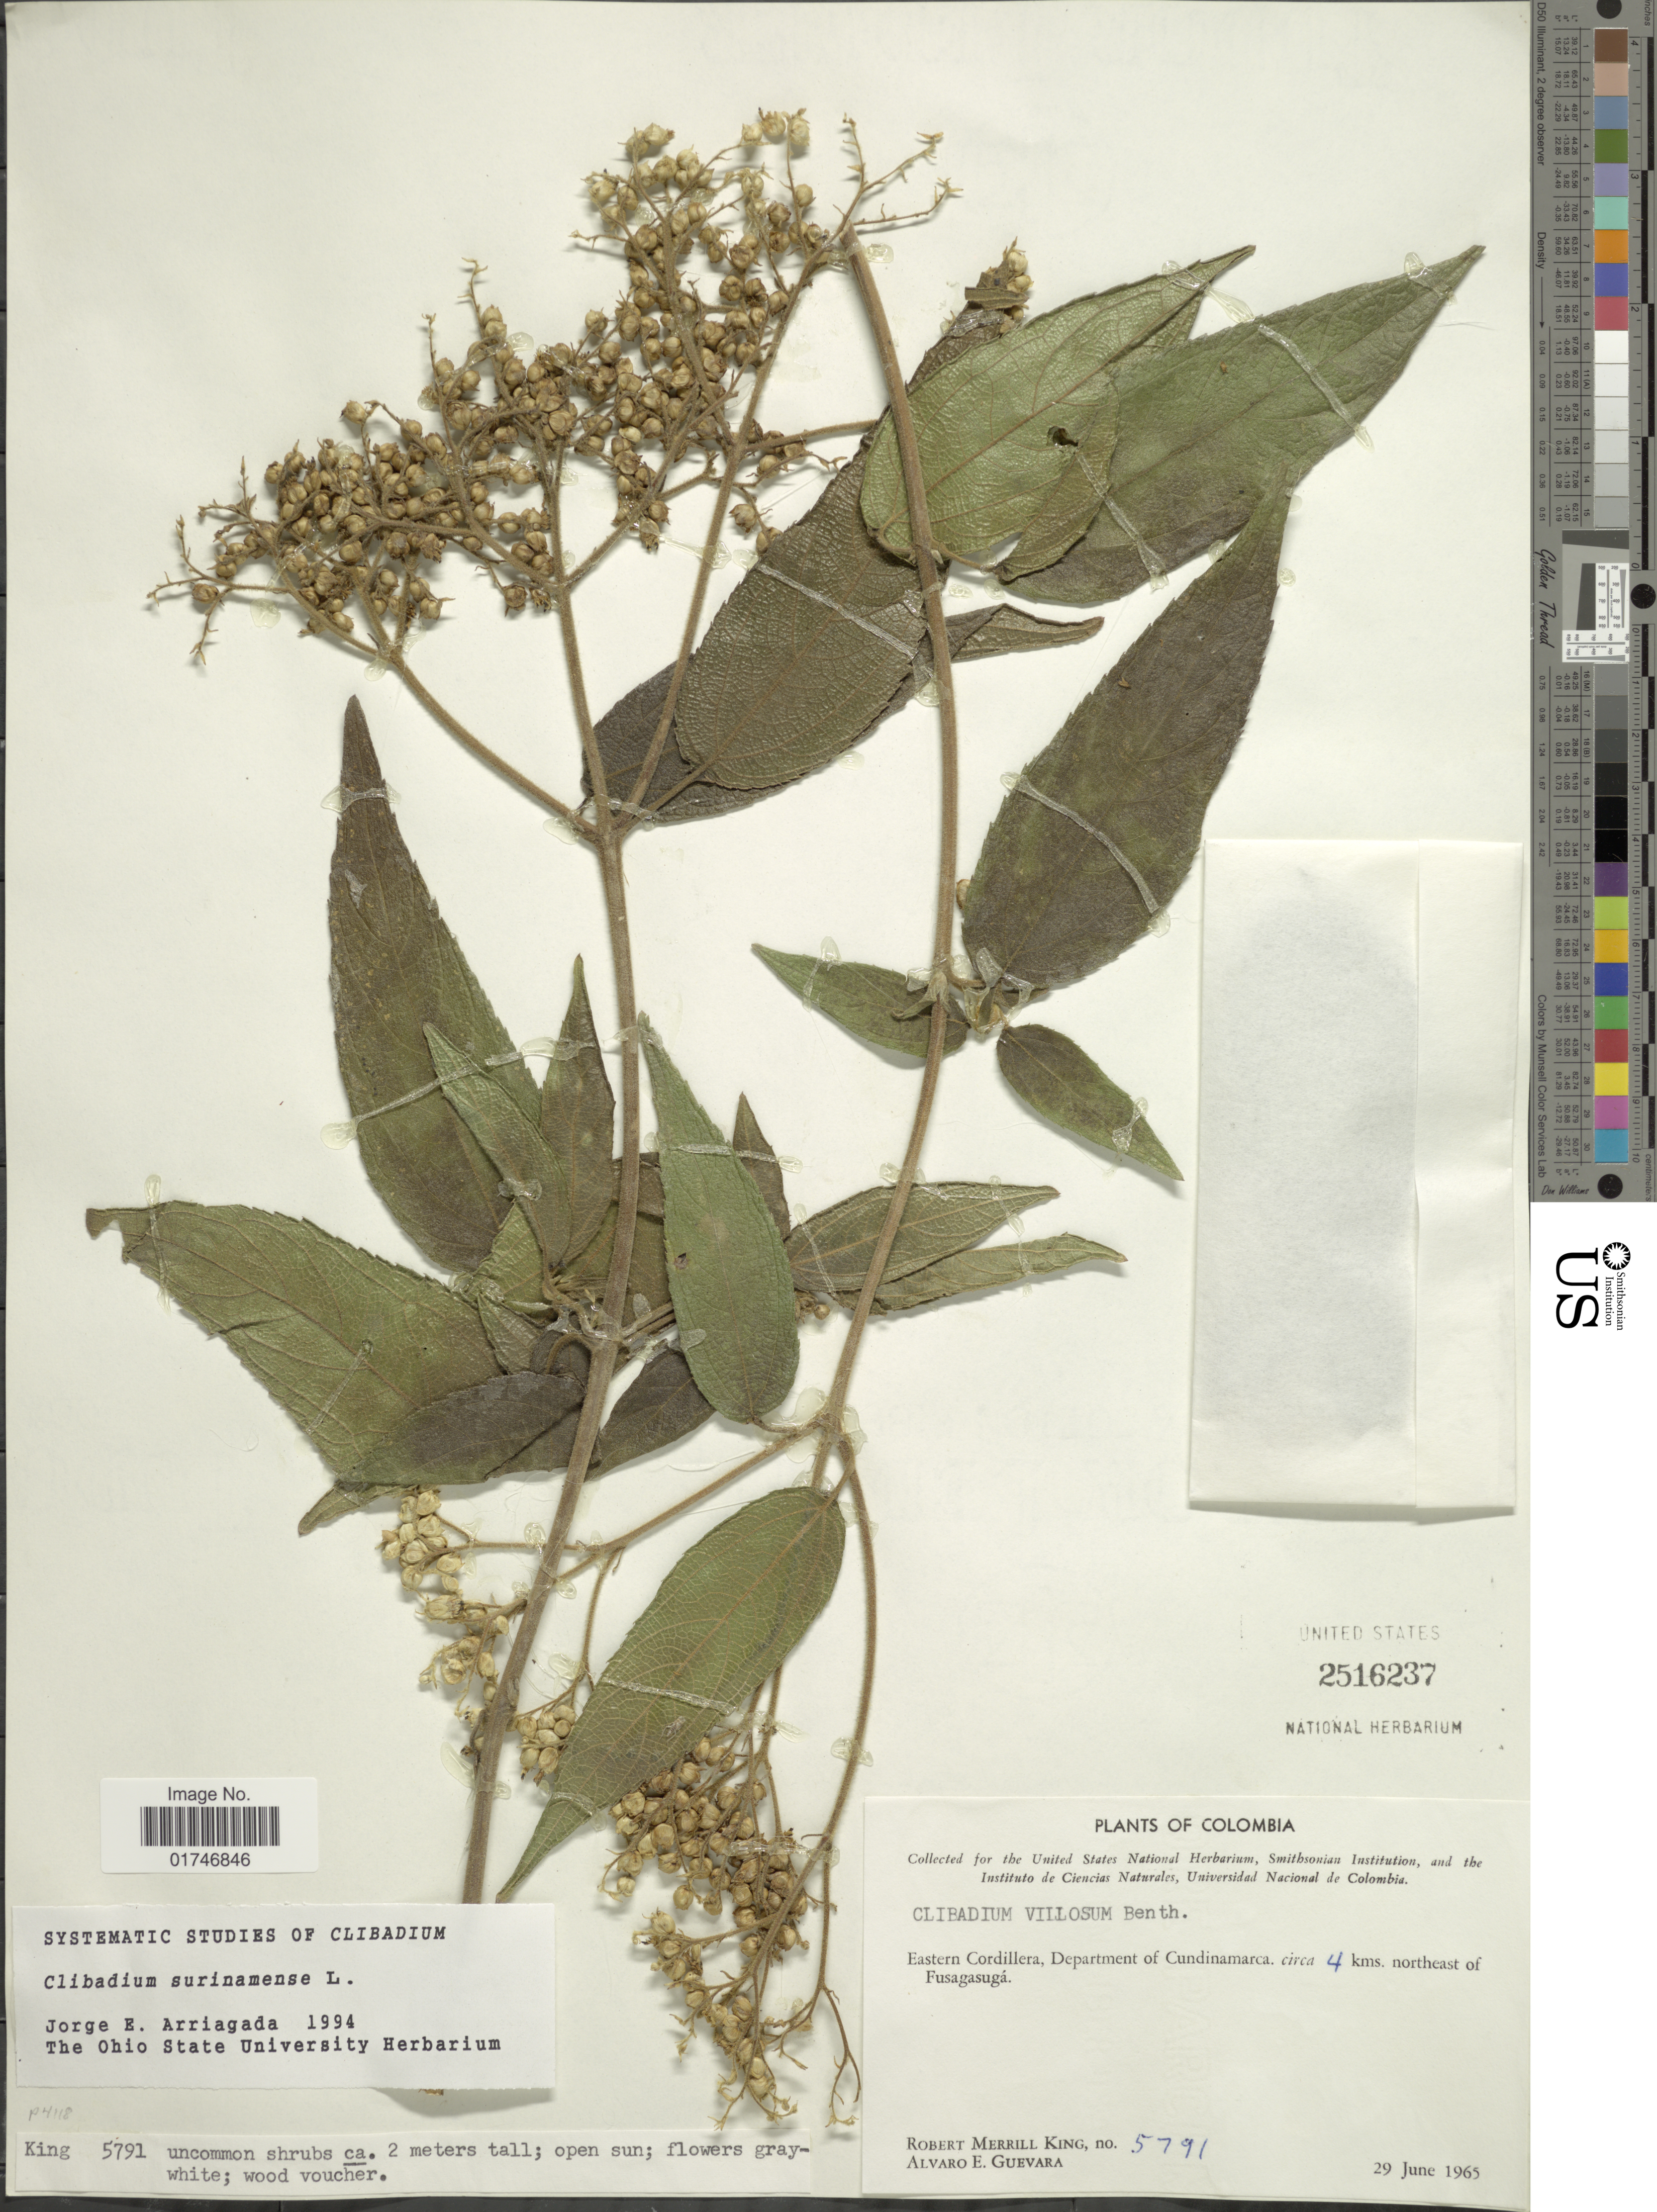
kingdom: Plantae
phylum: Tracheophyta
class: Magnoliopsida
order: Asterales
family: Asteraceae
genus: Clibadium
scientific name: Clibadium surinamense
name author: L.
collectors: R. M. King & A. E. Guevara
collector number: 5791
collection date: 1965-06-29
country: Colombia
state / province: Cundinamarca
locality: Eastern Cordillera, Department of Cundinamarca, circa 4 kms. northeast of Fusagasugá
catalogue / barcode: US 2516237